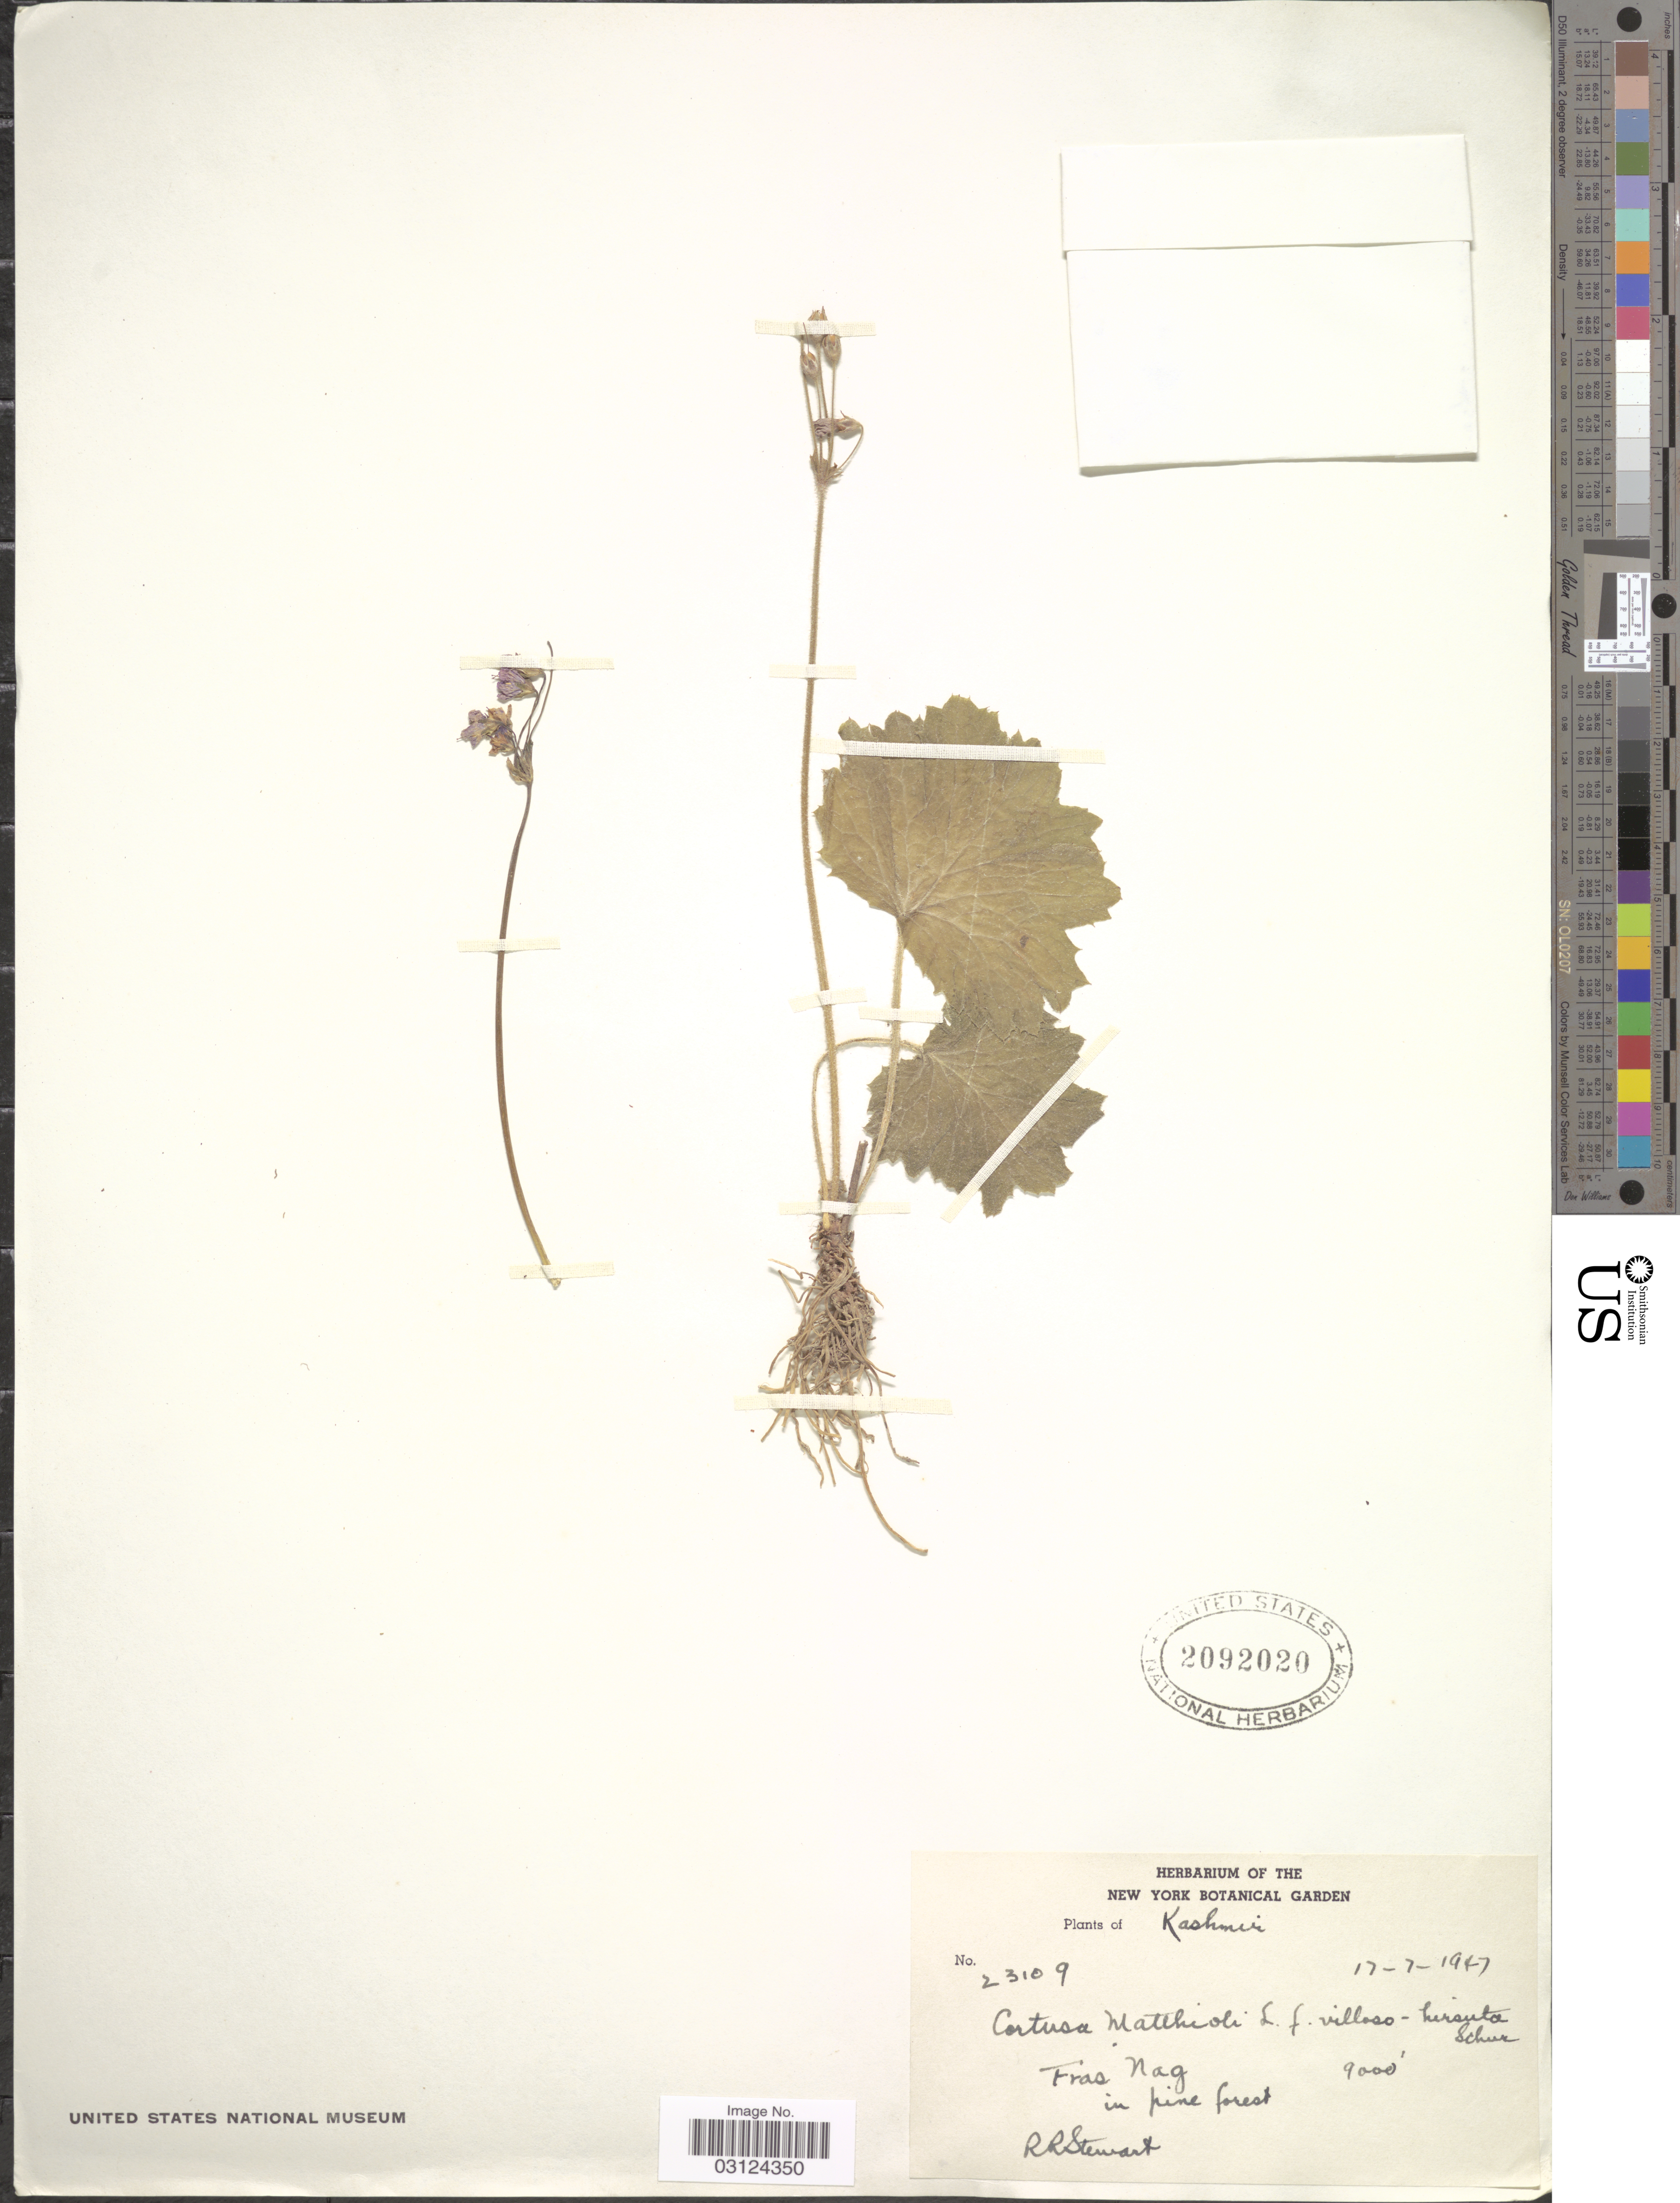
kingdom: Plantae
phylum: Tracheophyta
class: Magnoliopsida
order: Ericales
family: Primulaceae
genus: Cortusa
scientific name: Cortusa matthioli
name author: L.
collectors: R. Stewart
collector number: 23109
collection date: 1947-07-17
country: India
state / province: Jammu and Kashmir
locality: Kashmir, Fras Nag.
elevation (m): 2743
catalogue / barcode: US 2092020